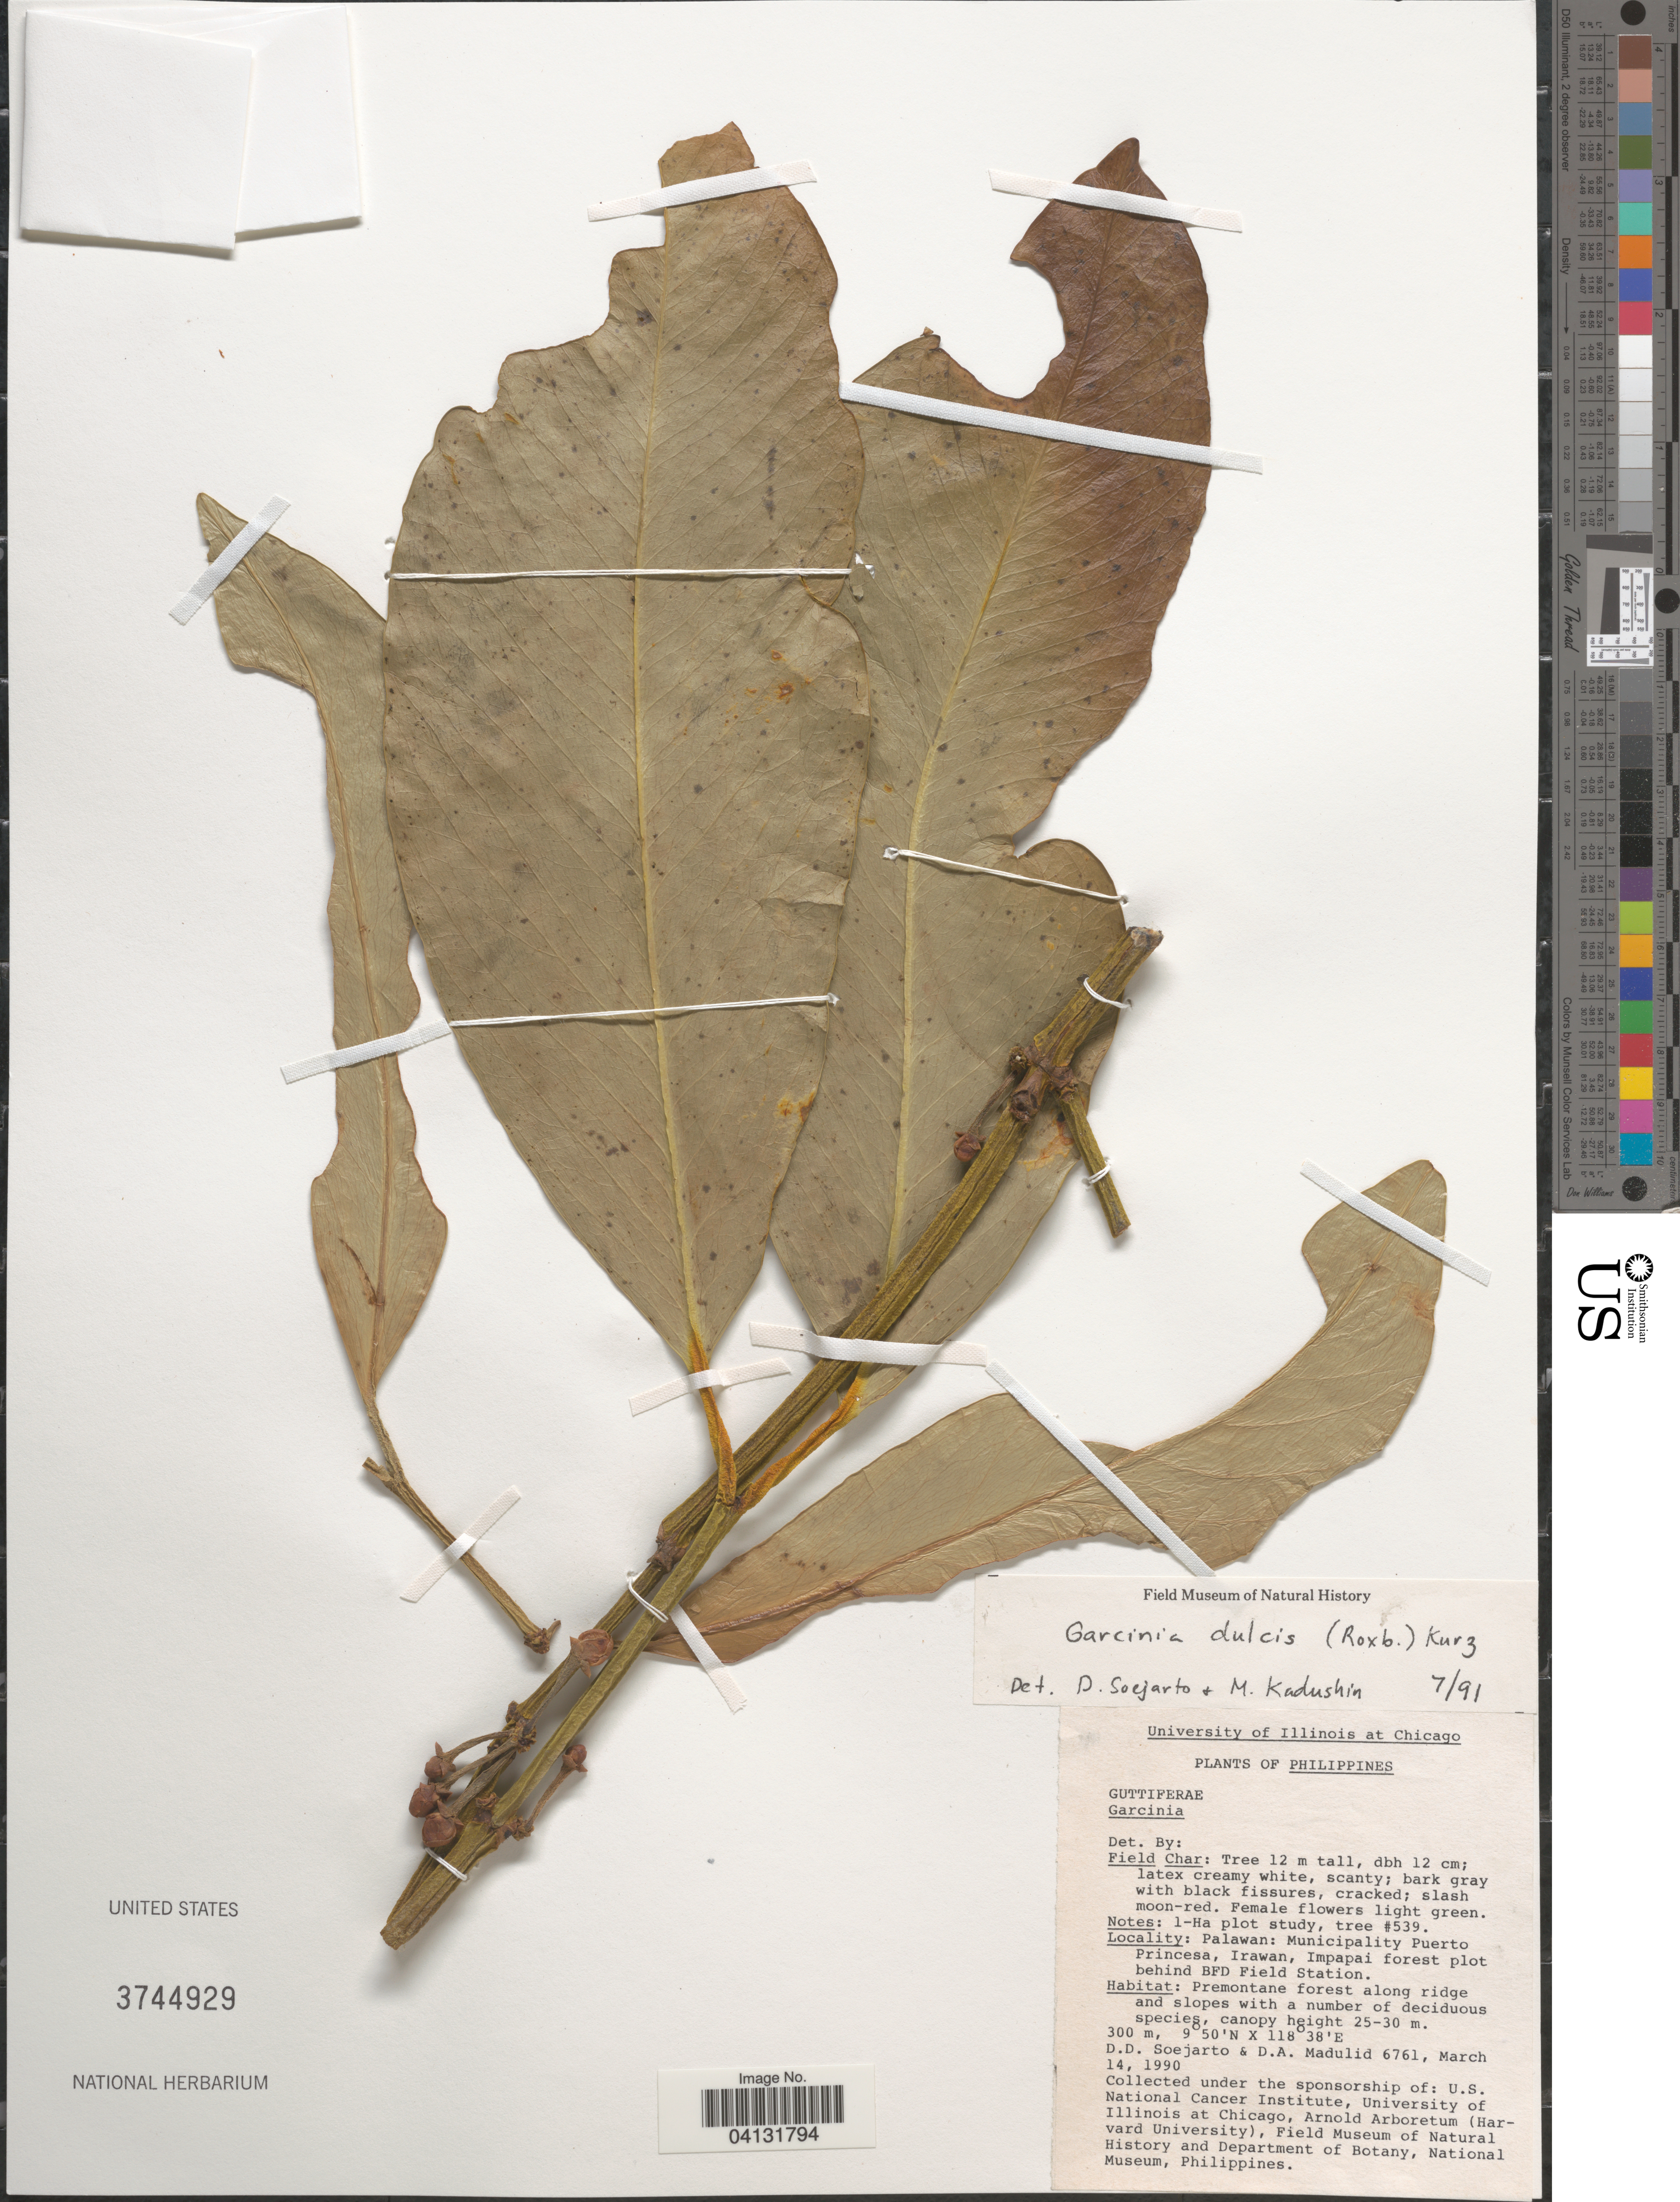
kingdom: Plantae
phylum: Tracheophyta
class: Magnoliopsida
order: Malpighiales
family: Clusiaceae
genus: Garcinia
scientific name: Garcinia dulcis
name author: (Roxb.) Kurz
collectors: D. Madulid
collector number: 6761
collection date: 1990-03-14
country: Philippines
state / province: Mimaropa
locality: Palawan: Municipality Puerto Princesa, Irawan, Impapai forest plot behind BFD Field Station.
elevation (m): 300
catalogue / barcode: US 3744929